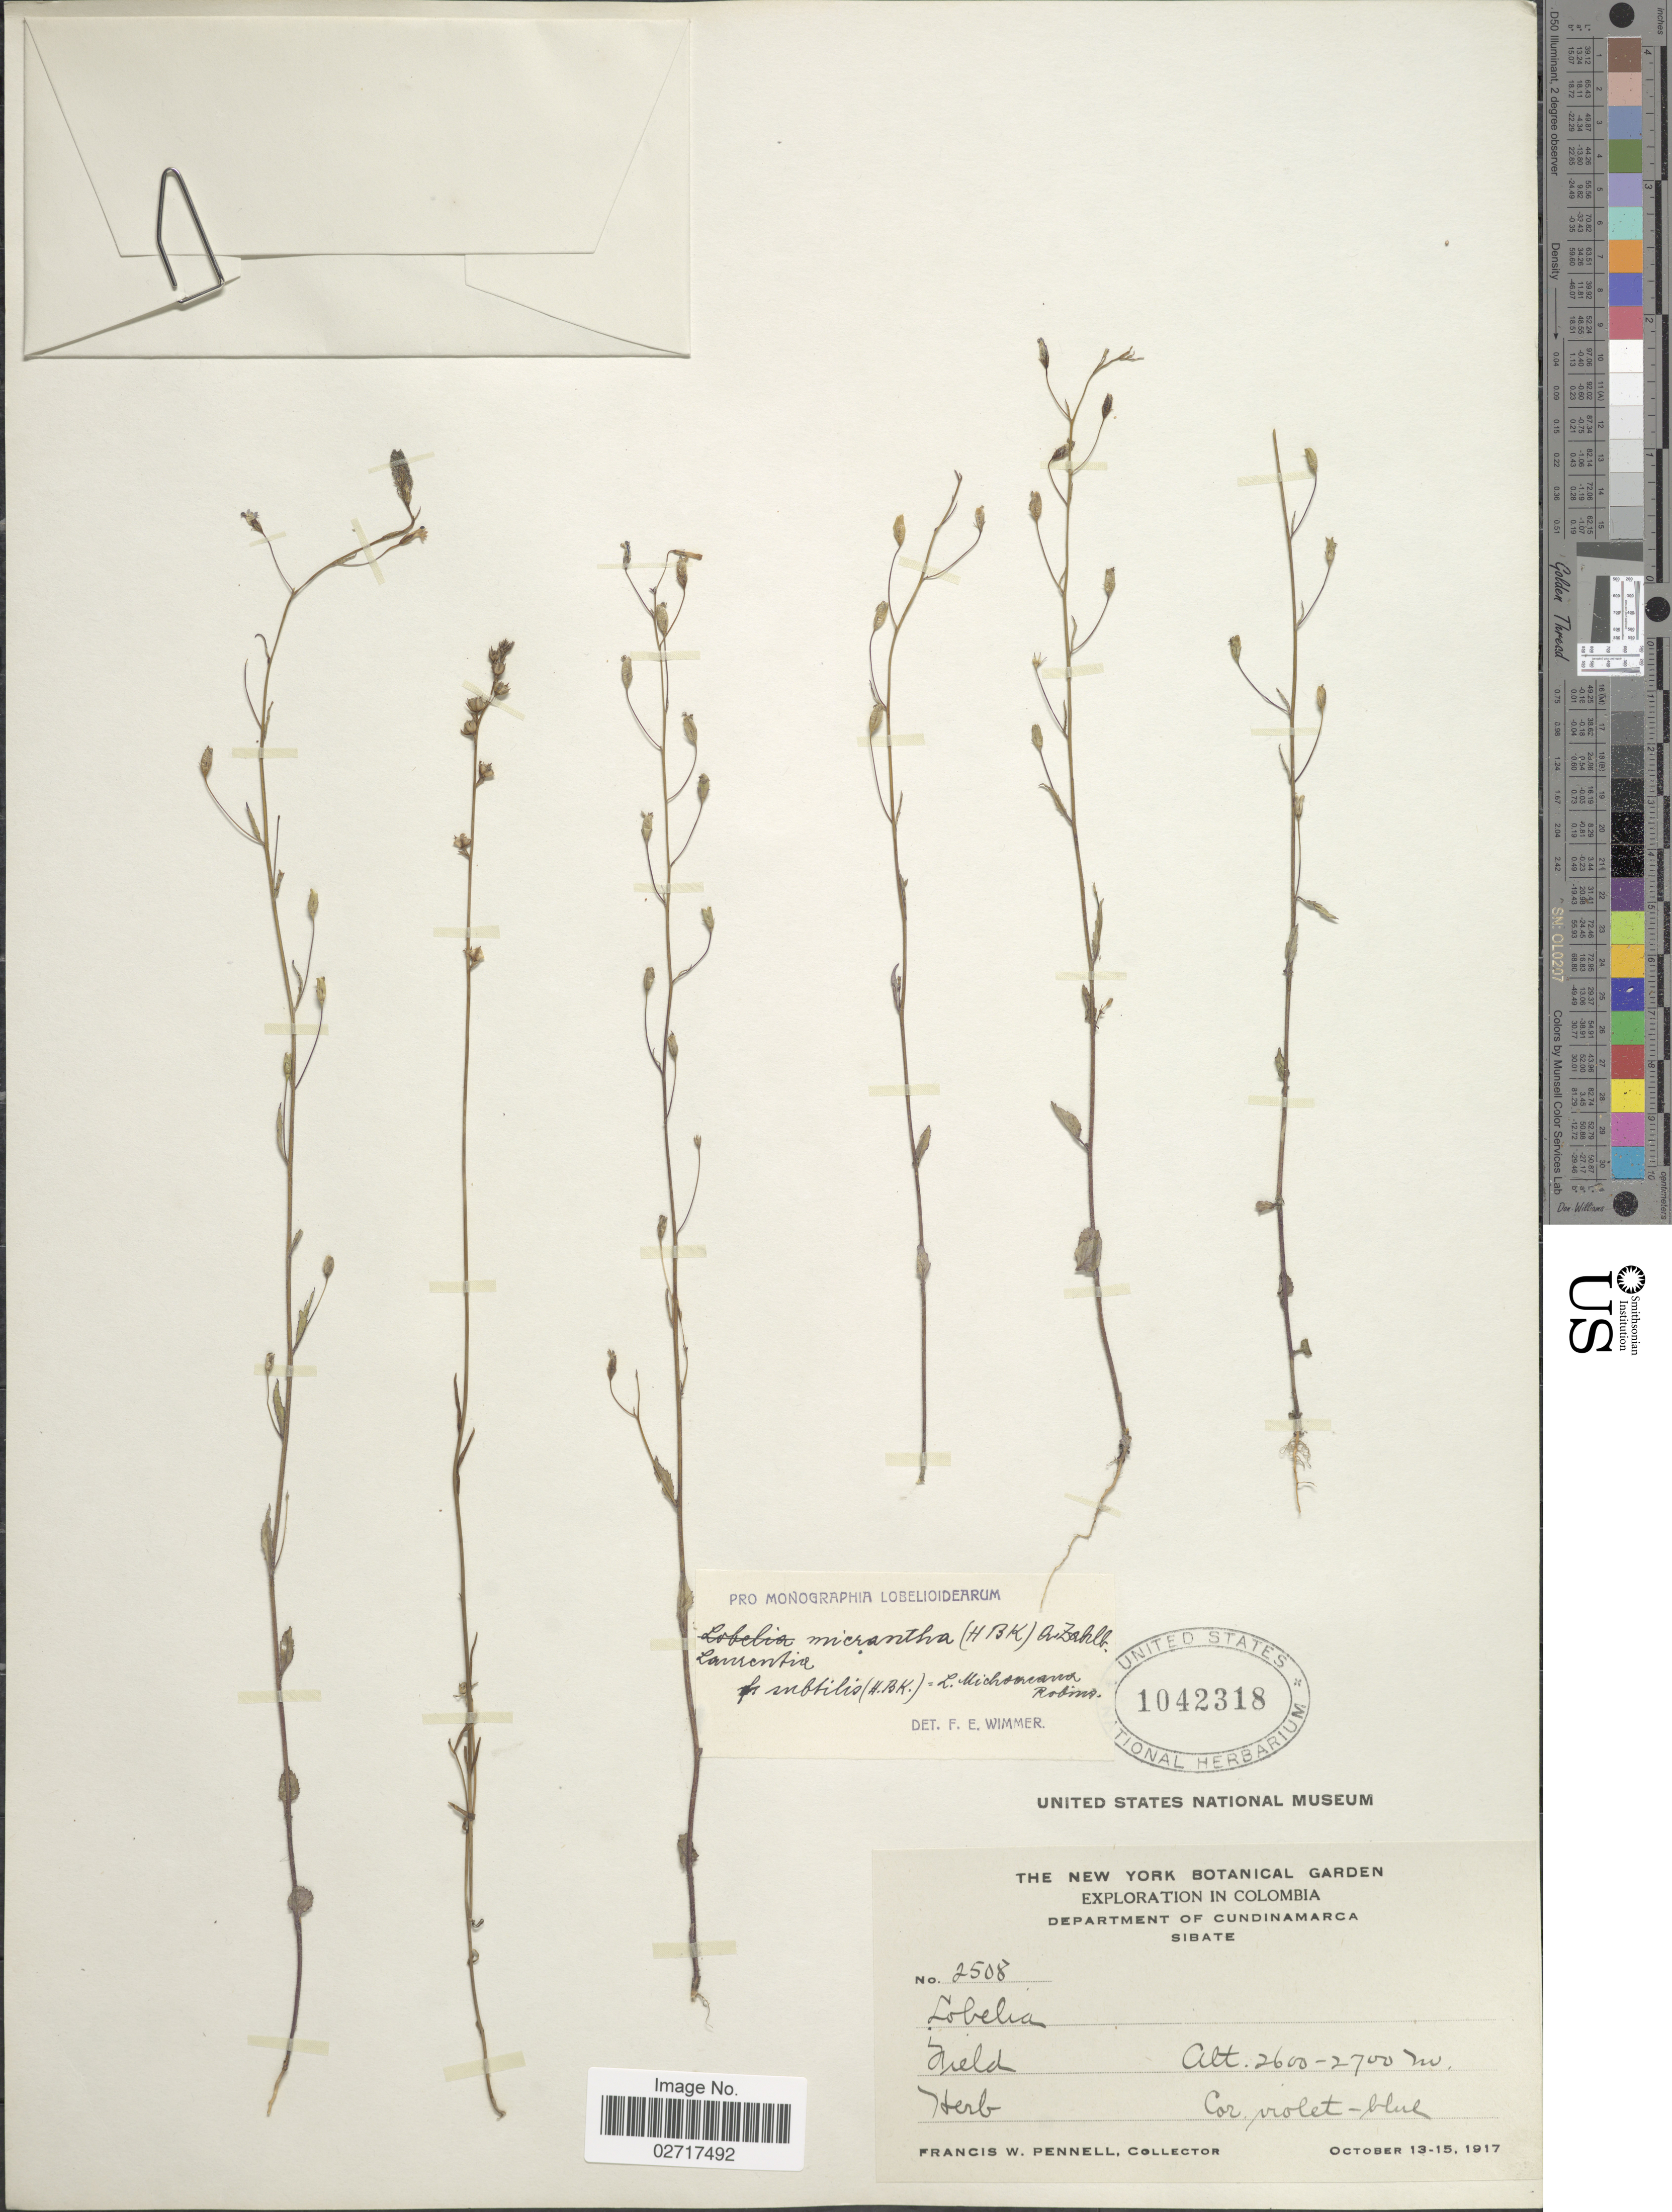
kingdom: Plantae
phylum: Tracheophyta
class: Magnoliopsida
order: Asterales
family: Campanulaceae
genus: Diastatea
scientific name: Diastatea micrantha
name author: (Kunth) McVaugh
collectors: F. W. Pennell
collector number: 2508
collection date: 1917-10-13/1917-10-15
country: Colombia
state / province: Cundinamarca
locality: Department of Cundinamarca. Sibate. Field.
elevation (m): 2600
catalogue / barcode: US 1042318